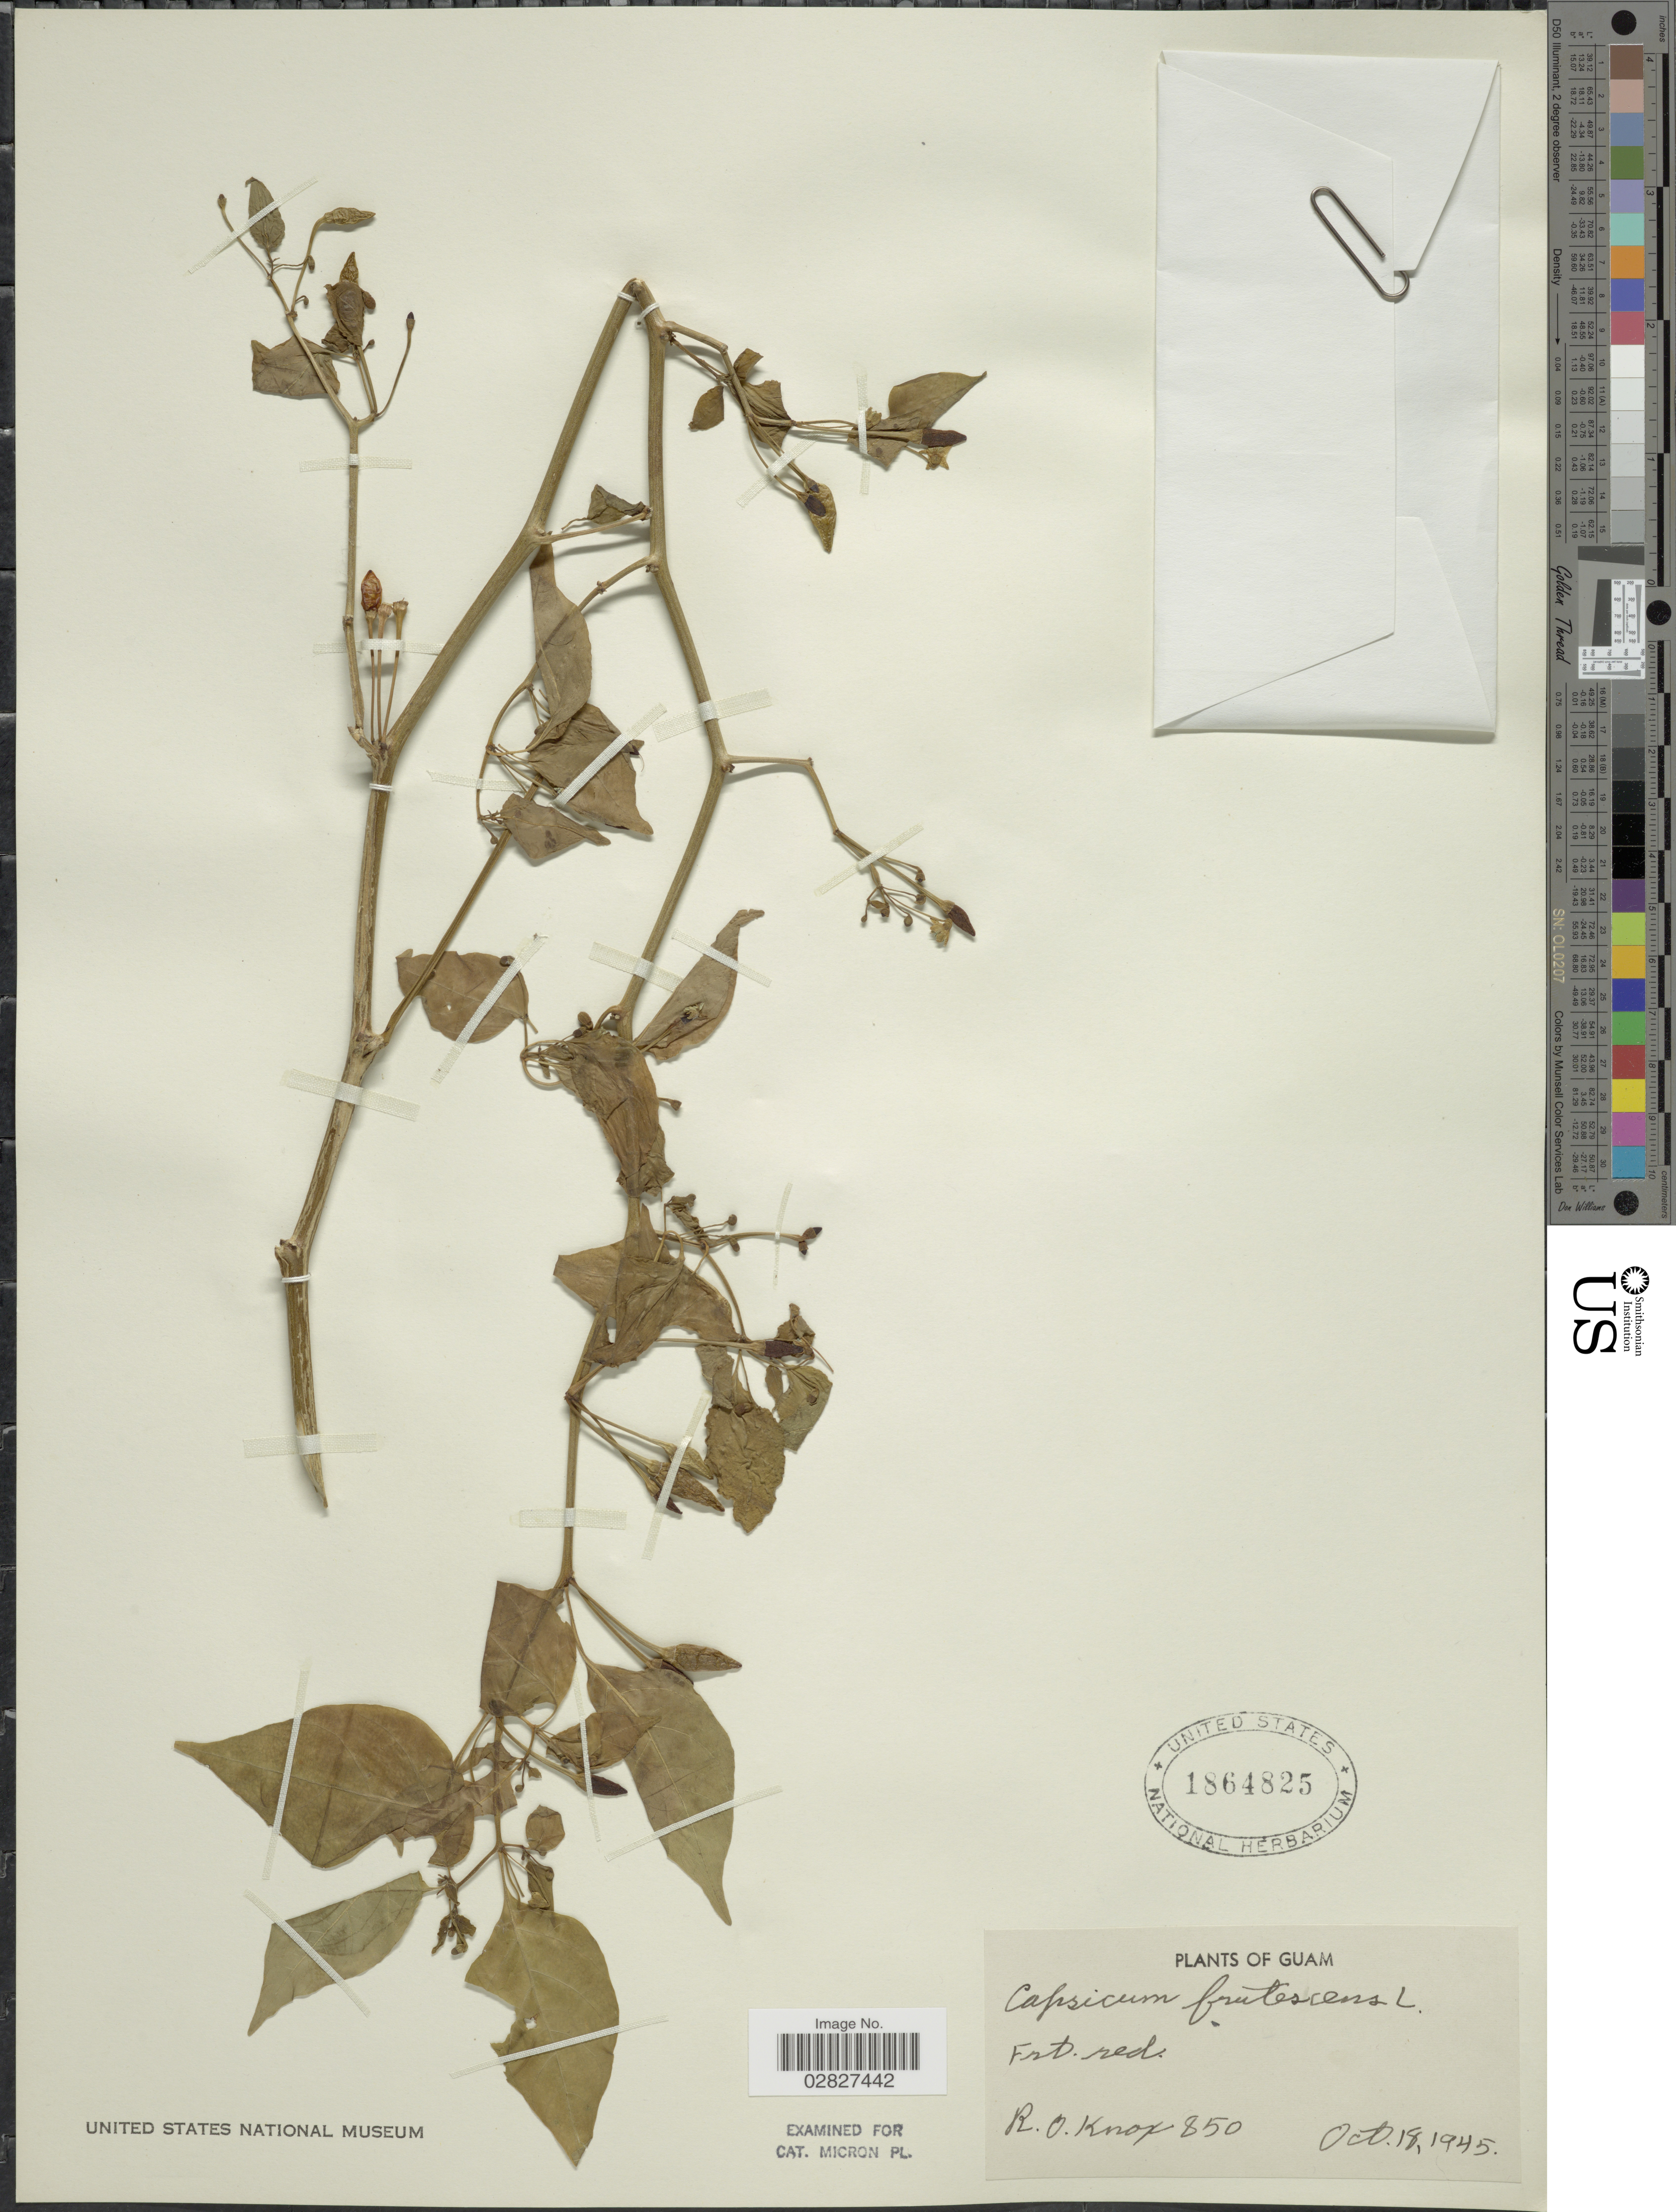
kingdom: Plantae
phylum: Tracheophyta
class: Magnoliopsida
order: Solanales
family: Solanaceae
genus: Capsicum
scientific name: Capsicum frutescens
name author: L.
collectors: R. O. Knox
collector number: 850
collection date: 1945-10-18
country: Guam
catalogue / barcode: US 1864825